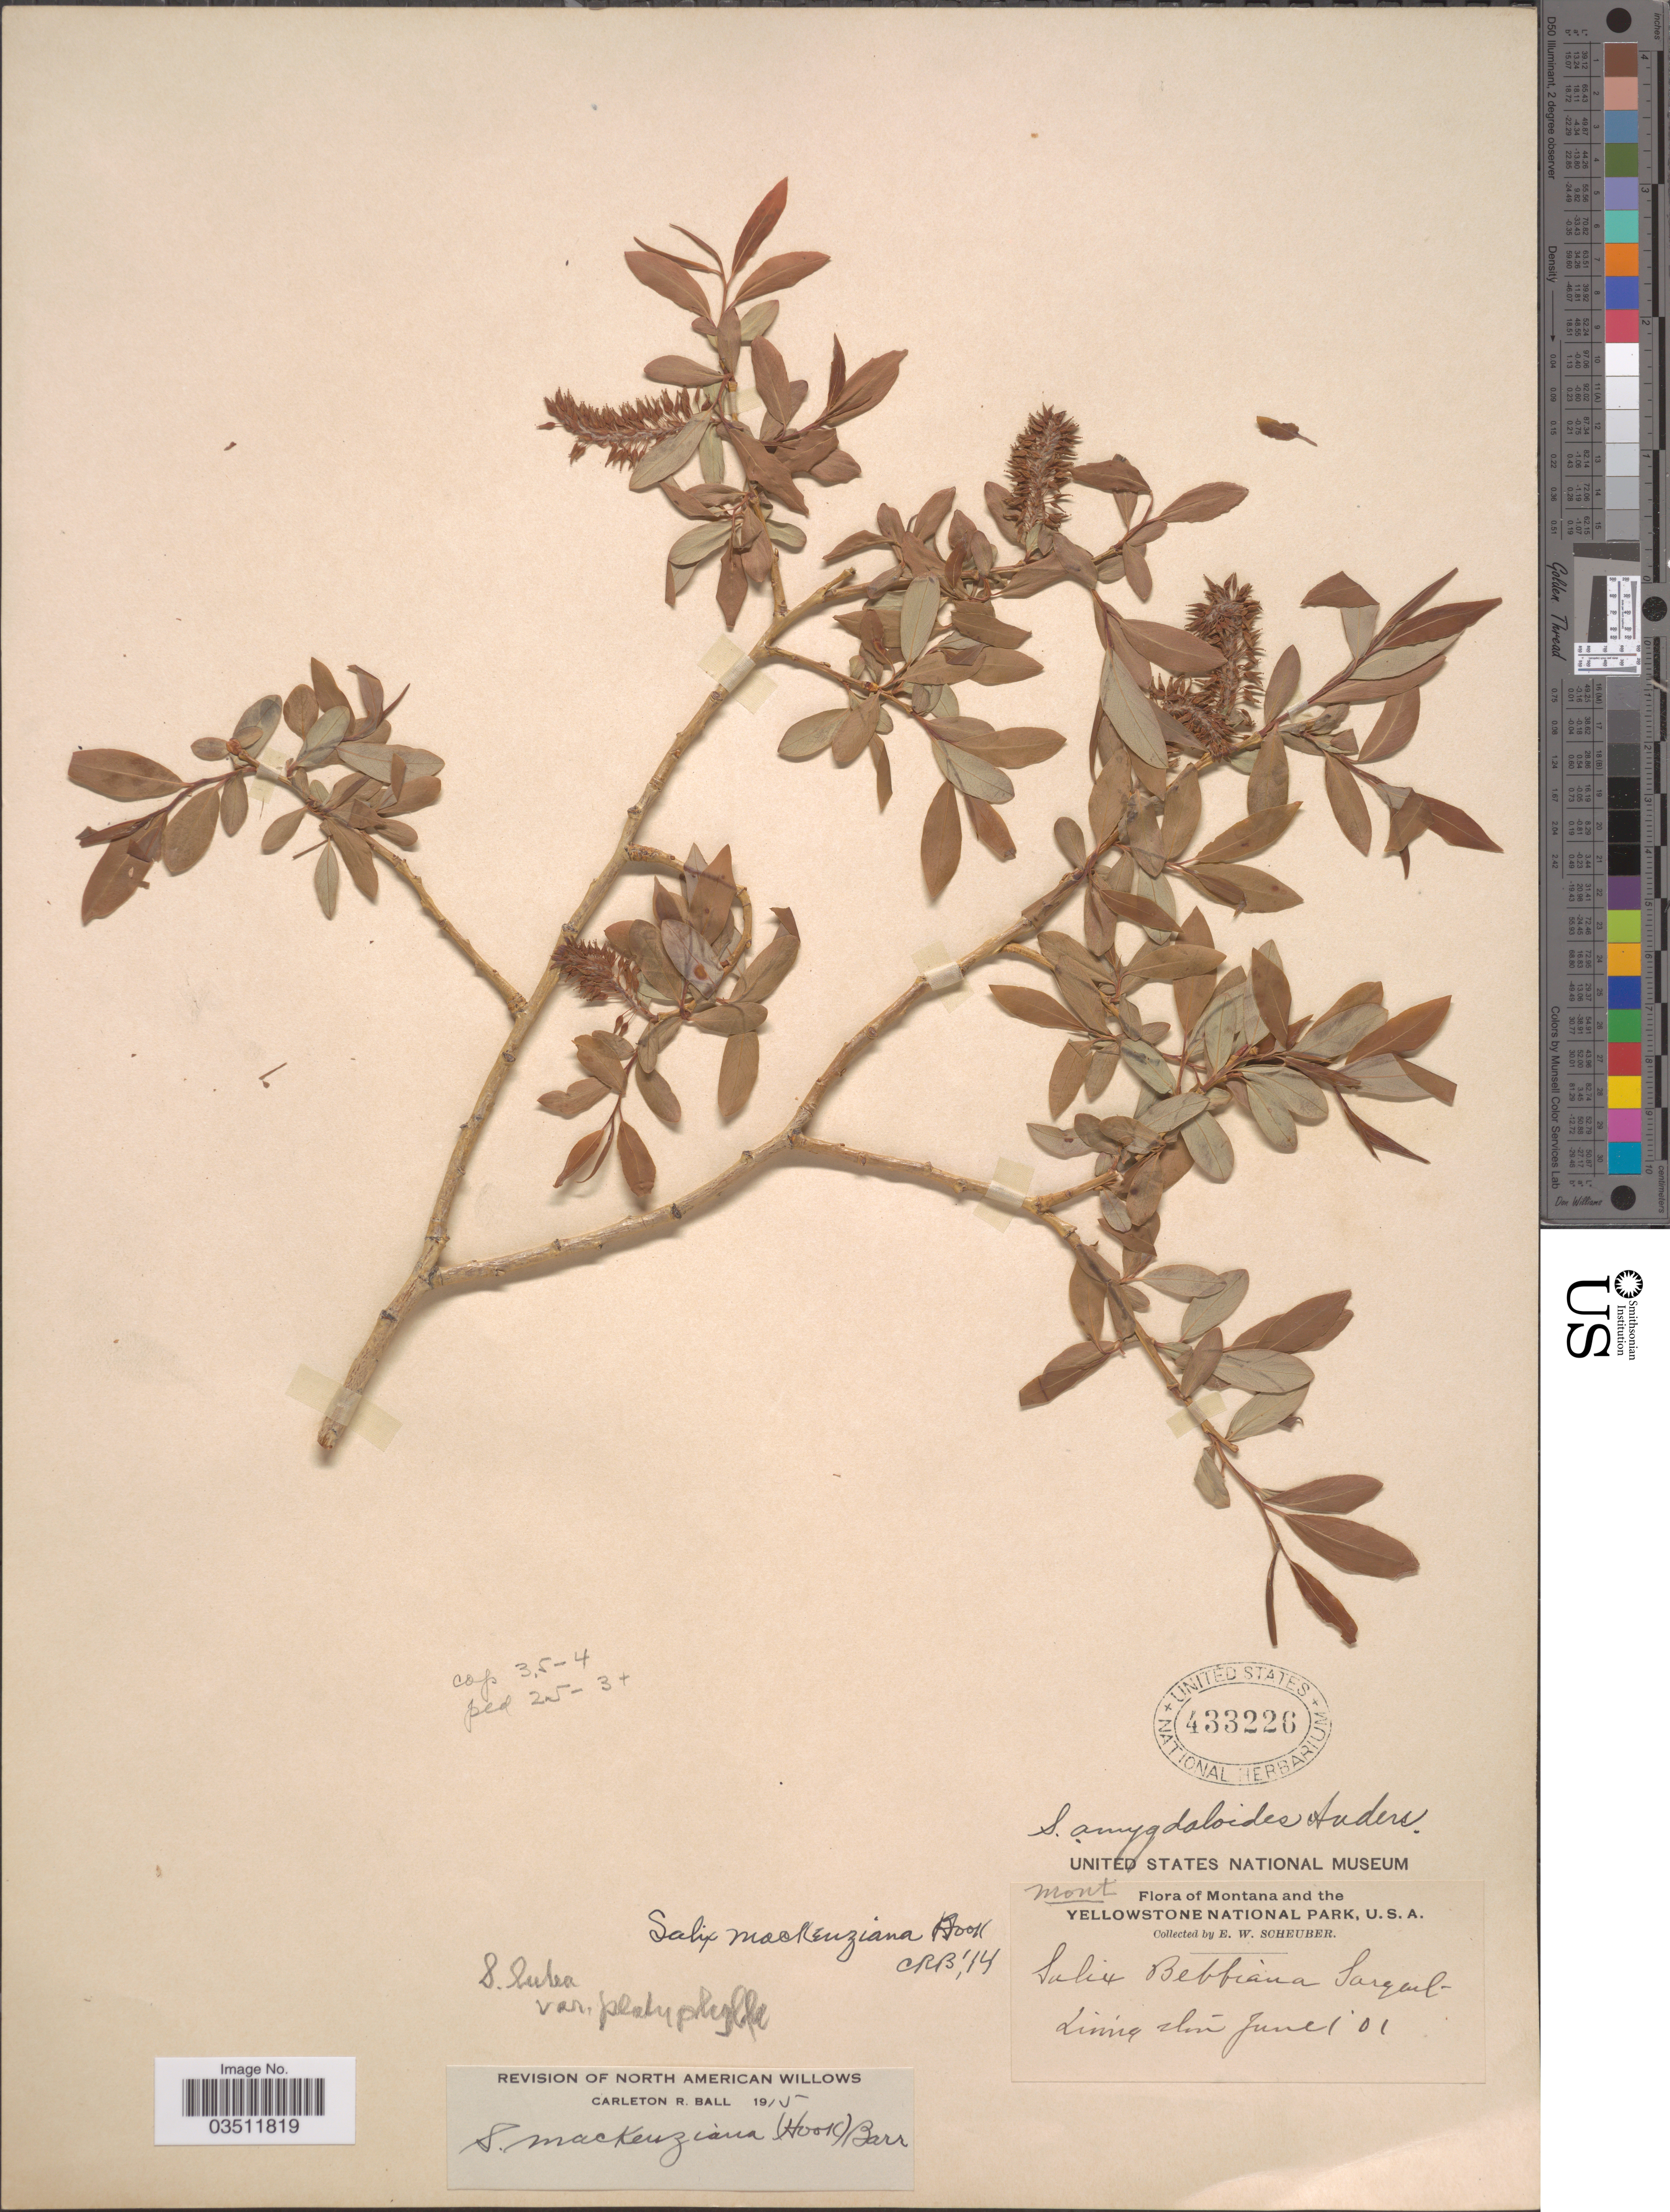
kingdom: Plantae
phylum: Tracheophyta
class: Magnoliopsida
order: Malpighiales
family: Salicaceae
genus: Salix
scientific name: Salix lutea var. platyphylla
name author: C.R. Ball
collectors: E. Scheuber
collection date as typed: Transcribed d/m/y: 1/6/1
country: United States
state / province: Montana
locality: The Yellowstone National Park. Livingston.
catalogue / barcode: US 433226